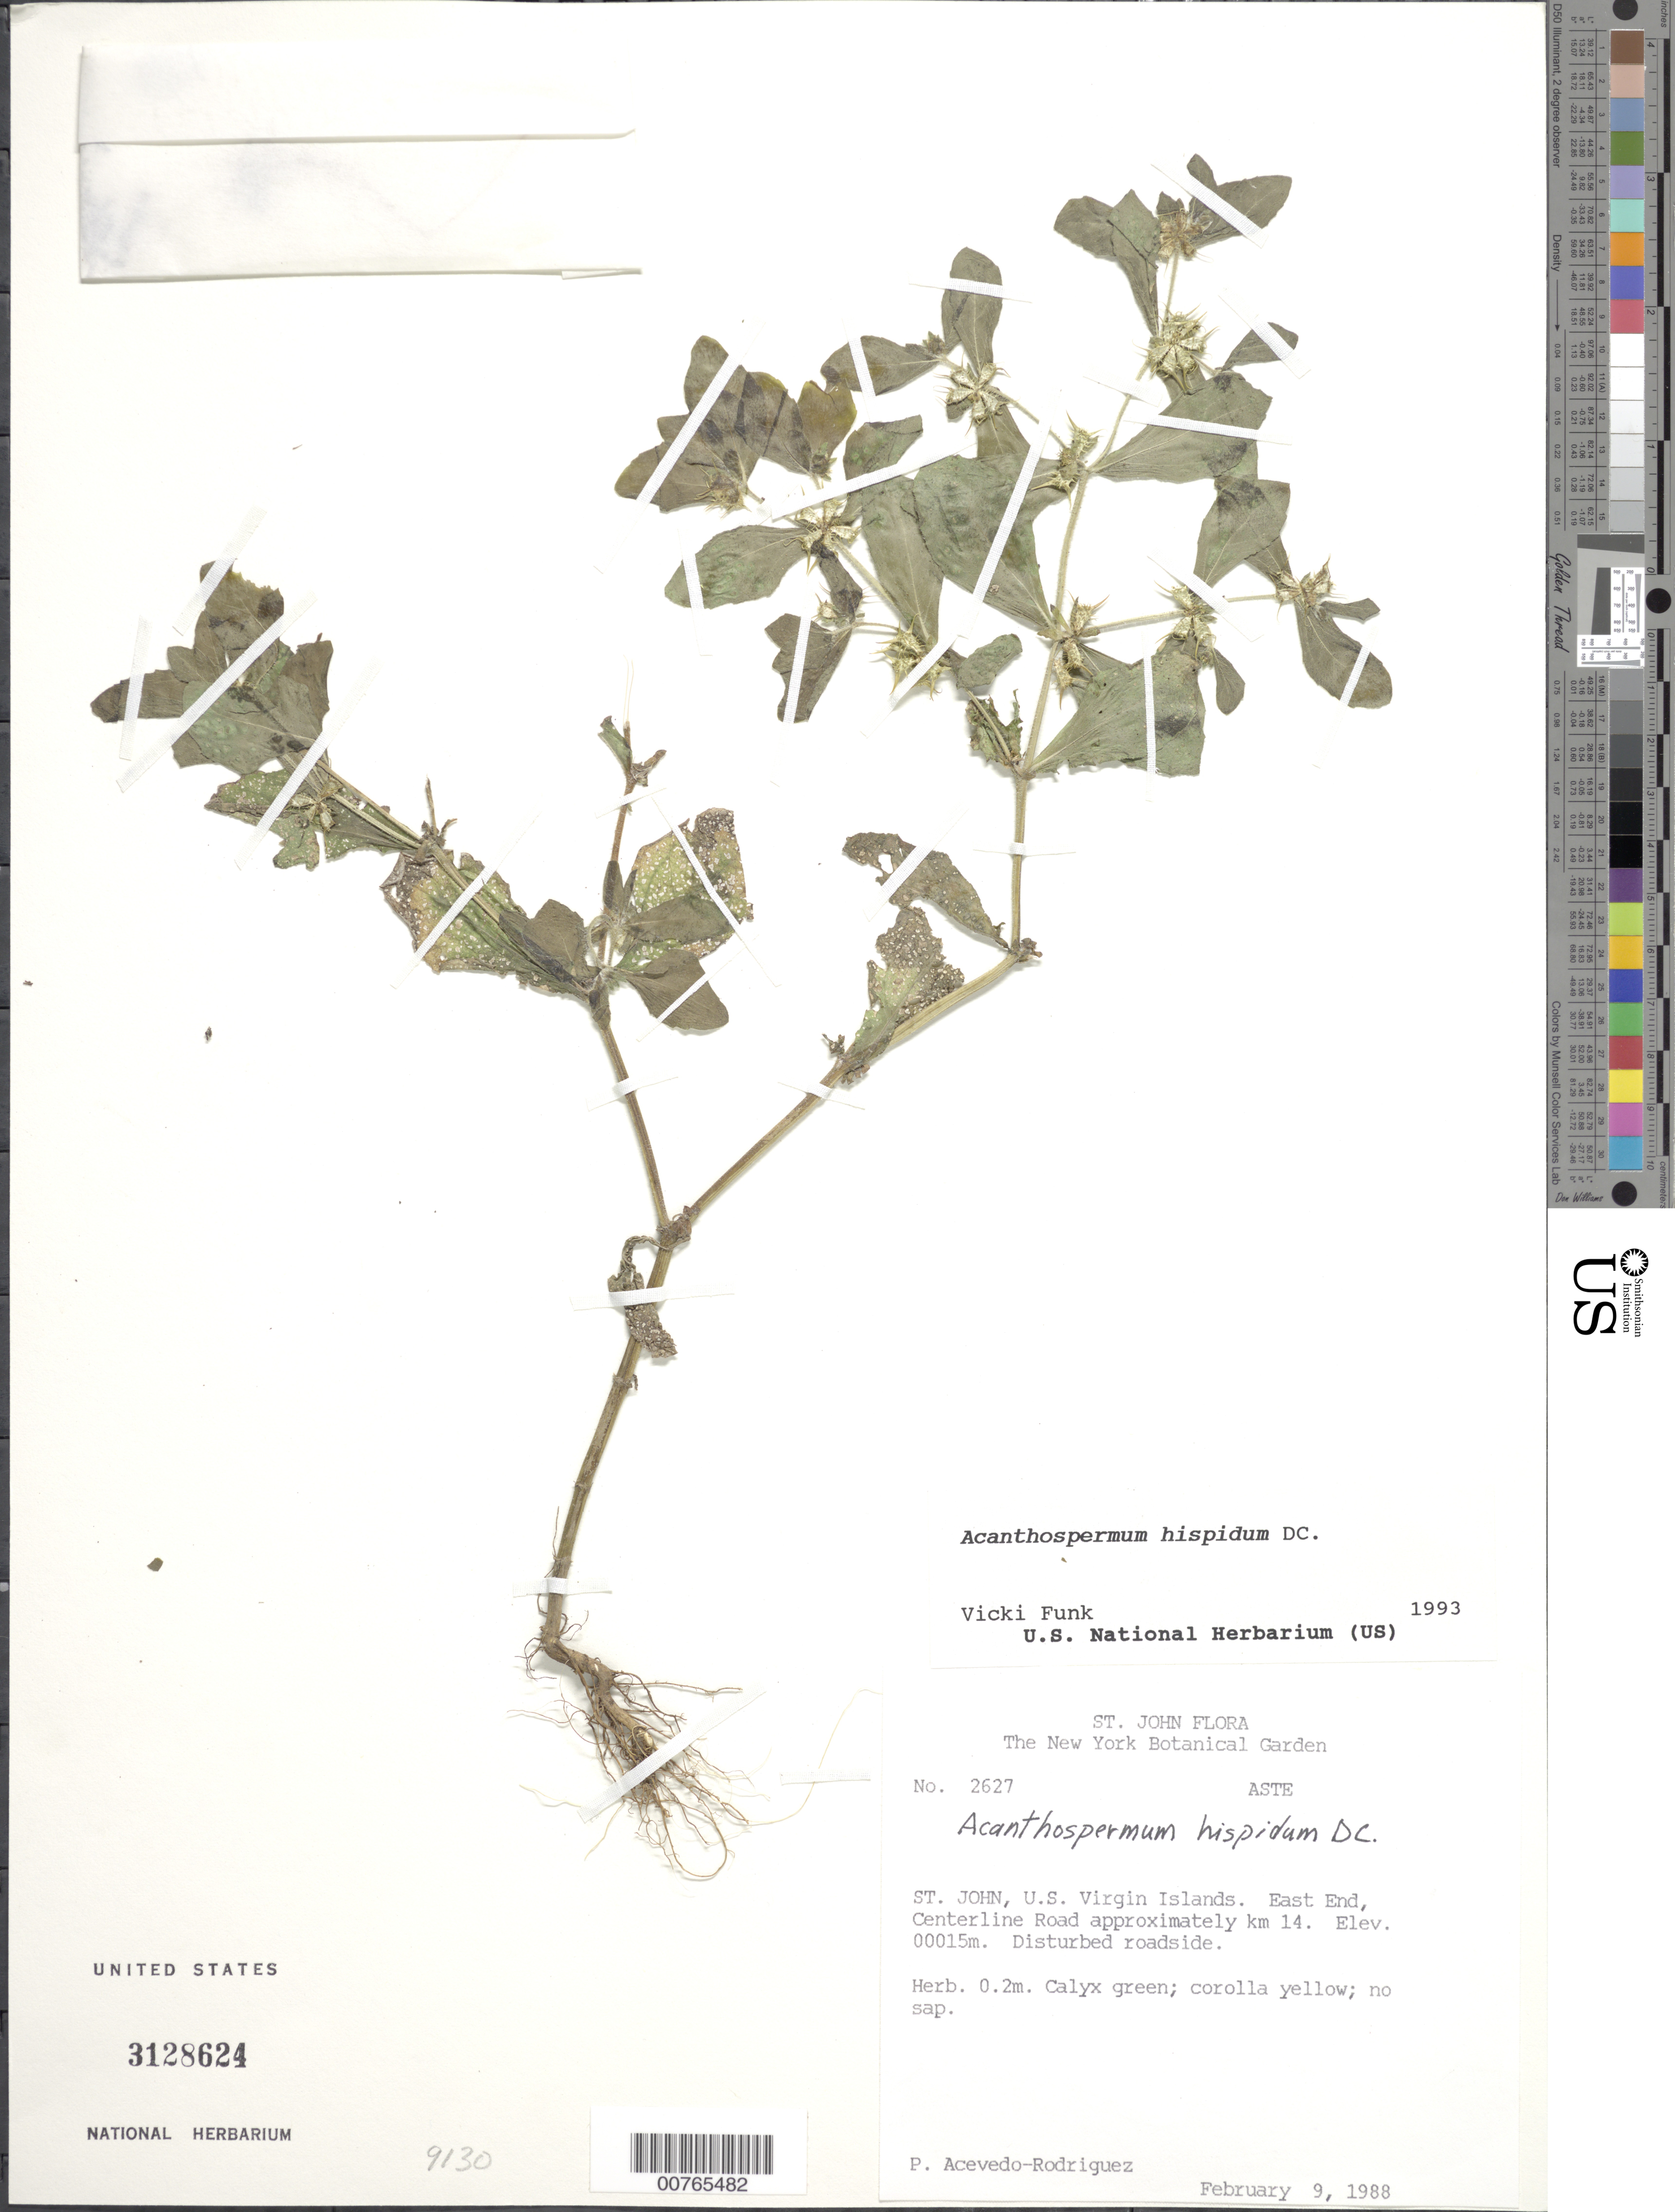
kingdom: Plantae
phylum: Tracheophyta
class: Magnoliopsida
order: Asterales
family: Asteraceae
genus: Acanthospermum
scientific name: Acanthospermum hispidum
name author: DC.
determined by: Funk, Vicki A., (BOT), Smithsonian Institution - National Museum of Natural History (UNITED STATES)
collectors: P. Acevedo-Rodr.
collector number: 2627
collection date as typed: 09 Feb 1988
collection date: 1988-02-09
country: U.S. Virgin Islands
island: St. John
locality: Centerline Road approximately km 14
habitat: Disturbed roadside.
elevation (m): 15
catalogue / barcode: US 3128624